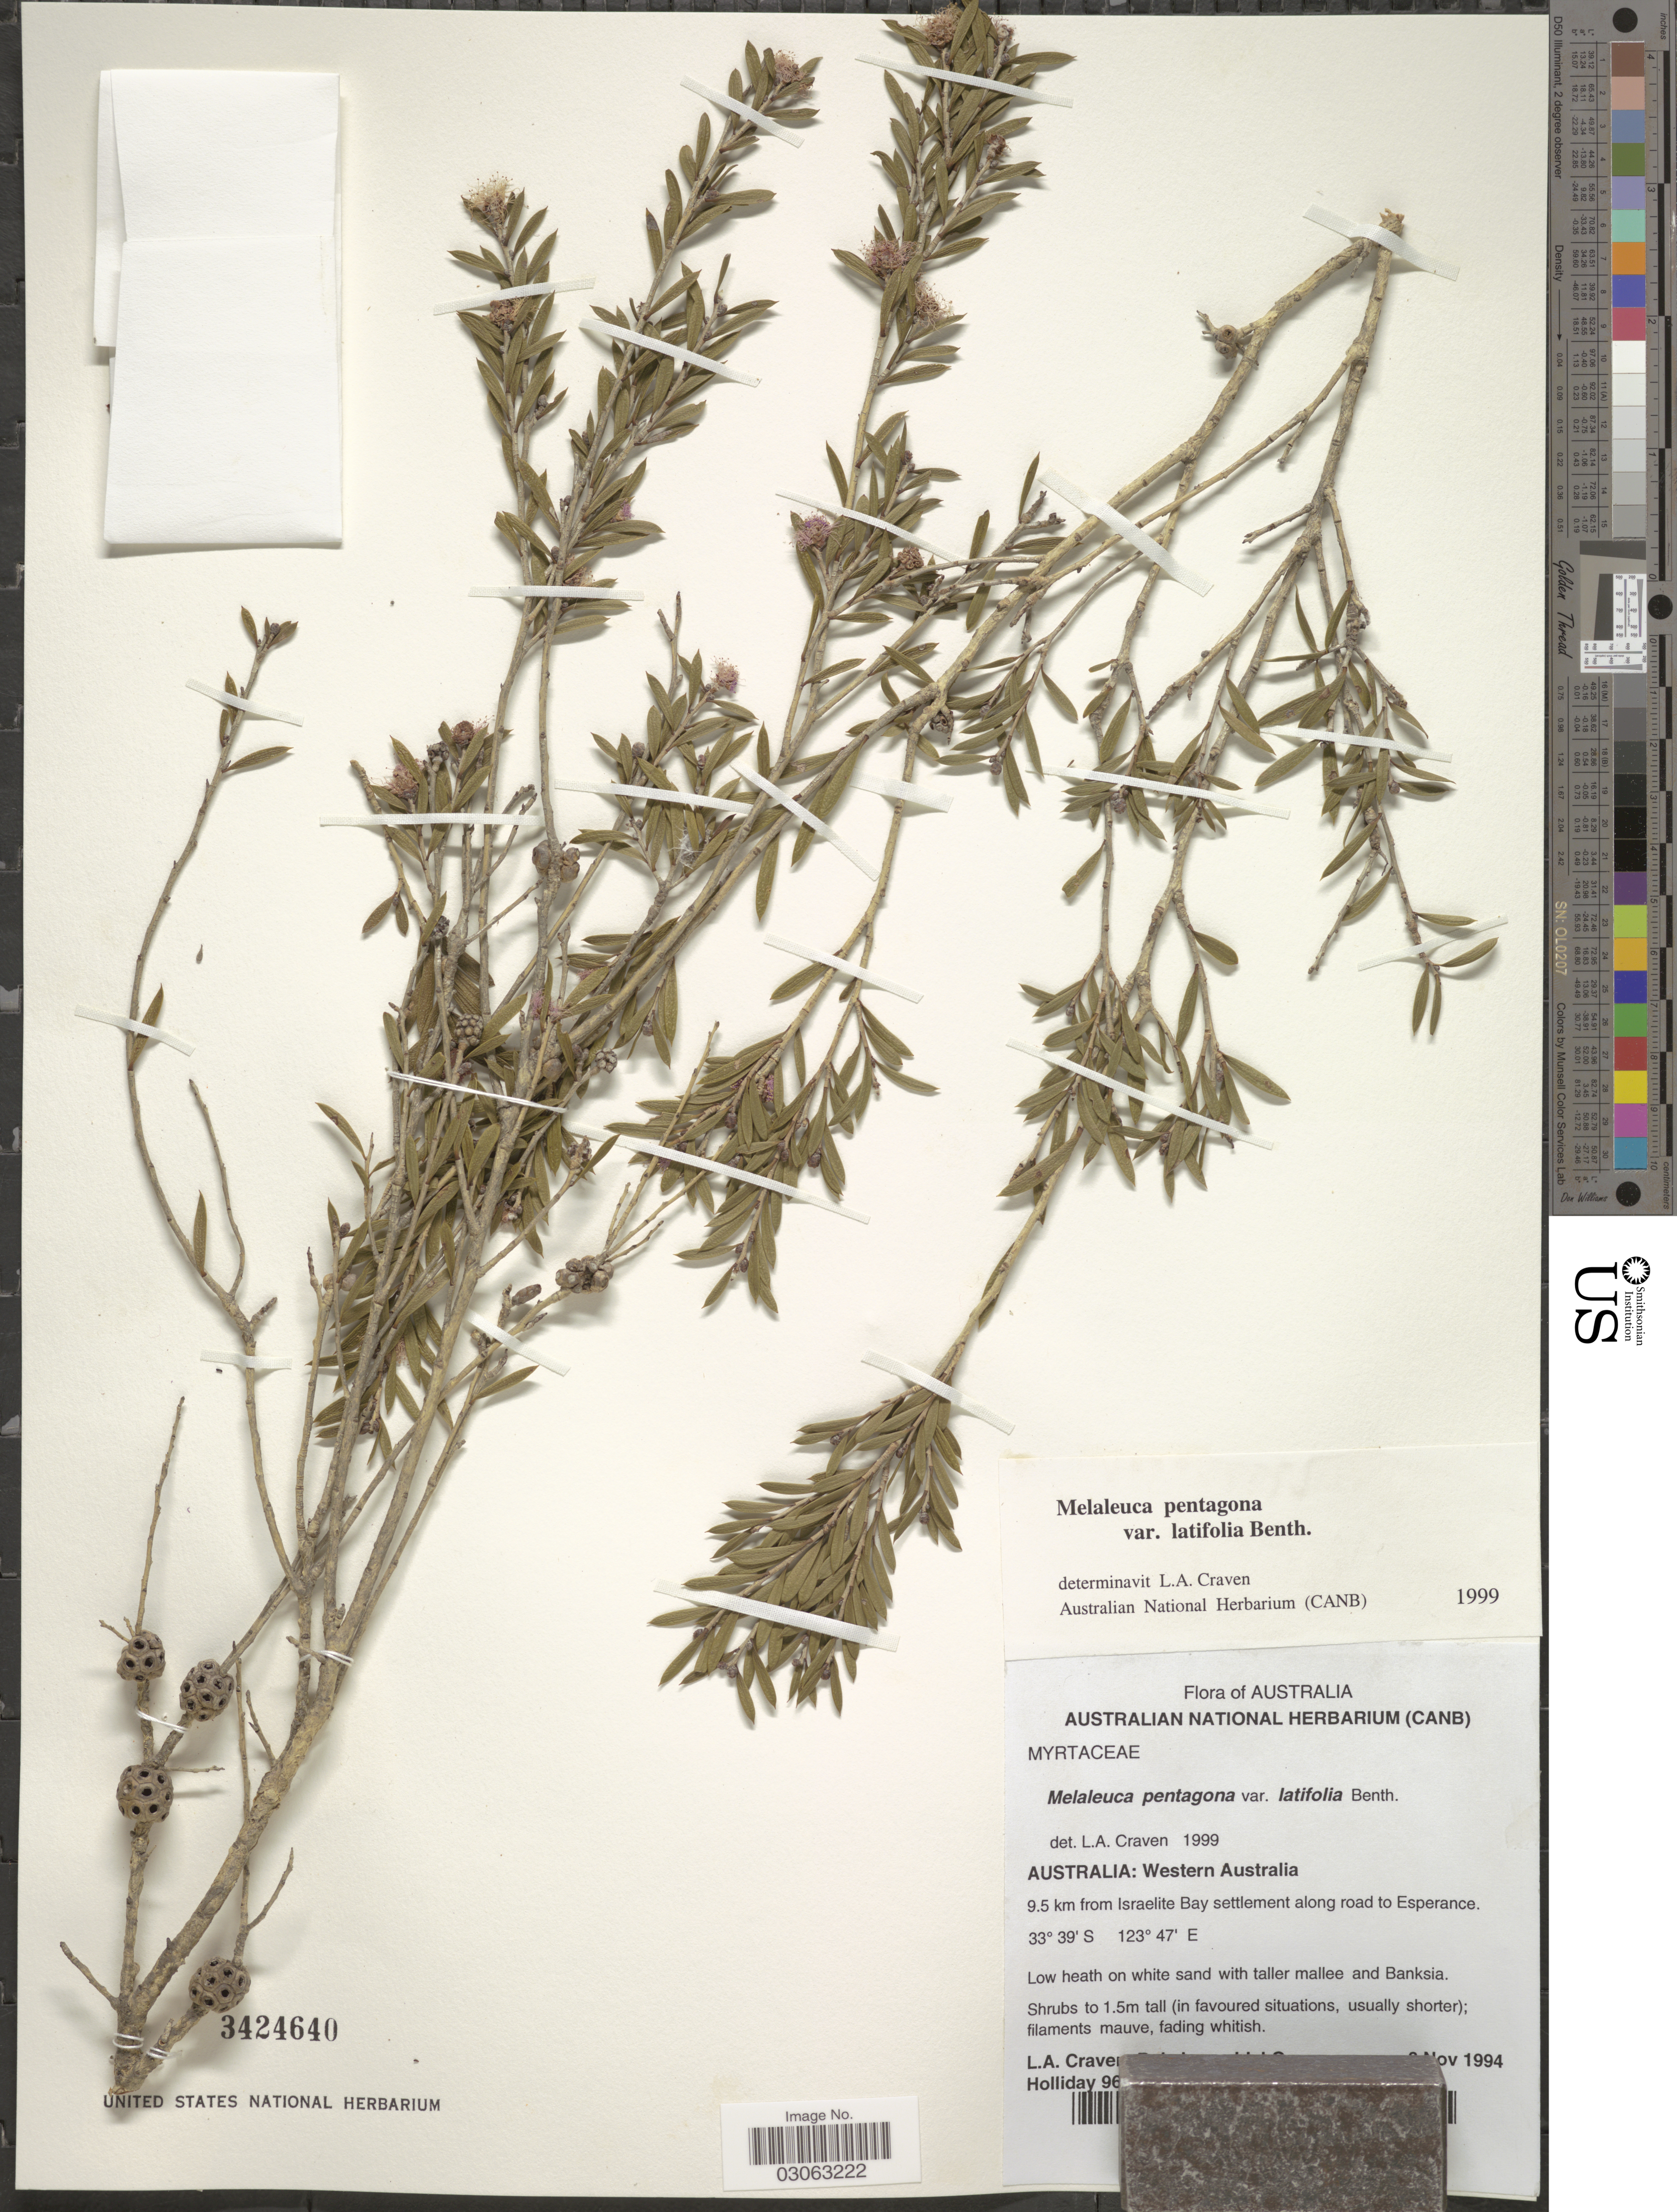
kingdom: Plantae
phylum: Tracheophyta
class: Magnoliopsida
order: Myrtales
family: Myrtaceae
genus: Melaleuca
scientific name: Melaleuca pentagona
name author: Labill.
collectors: L. A. Craven & Collector illegible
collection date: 1994-11-09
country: Australia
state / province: Western Australia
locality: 9.5 km from Israelite Bay settlement along road to Esperance.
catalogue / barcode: US 3424640